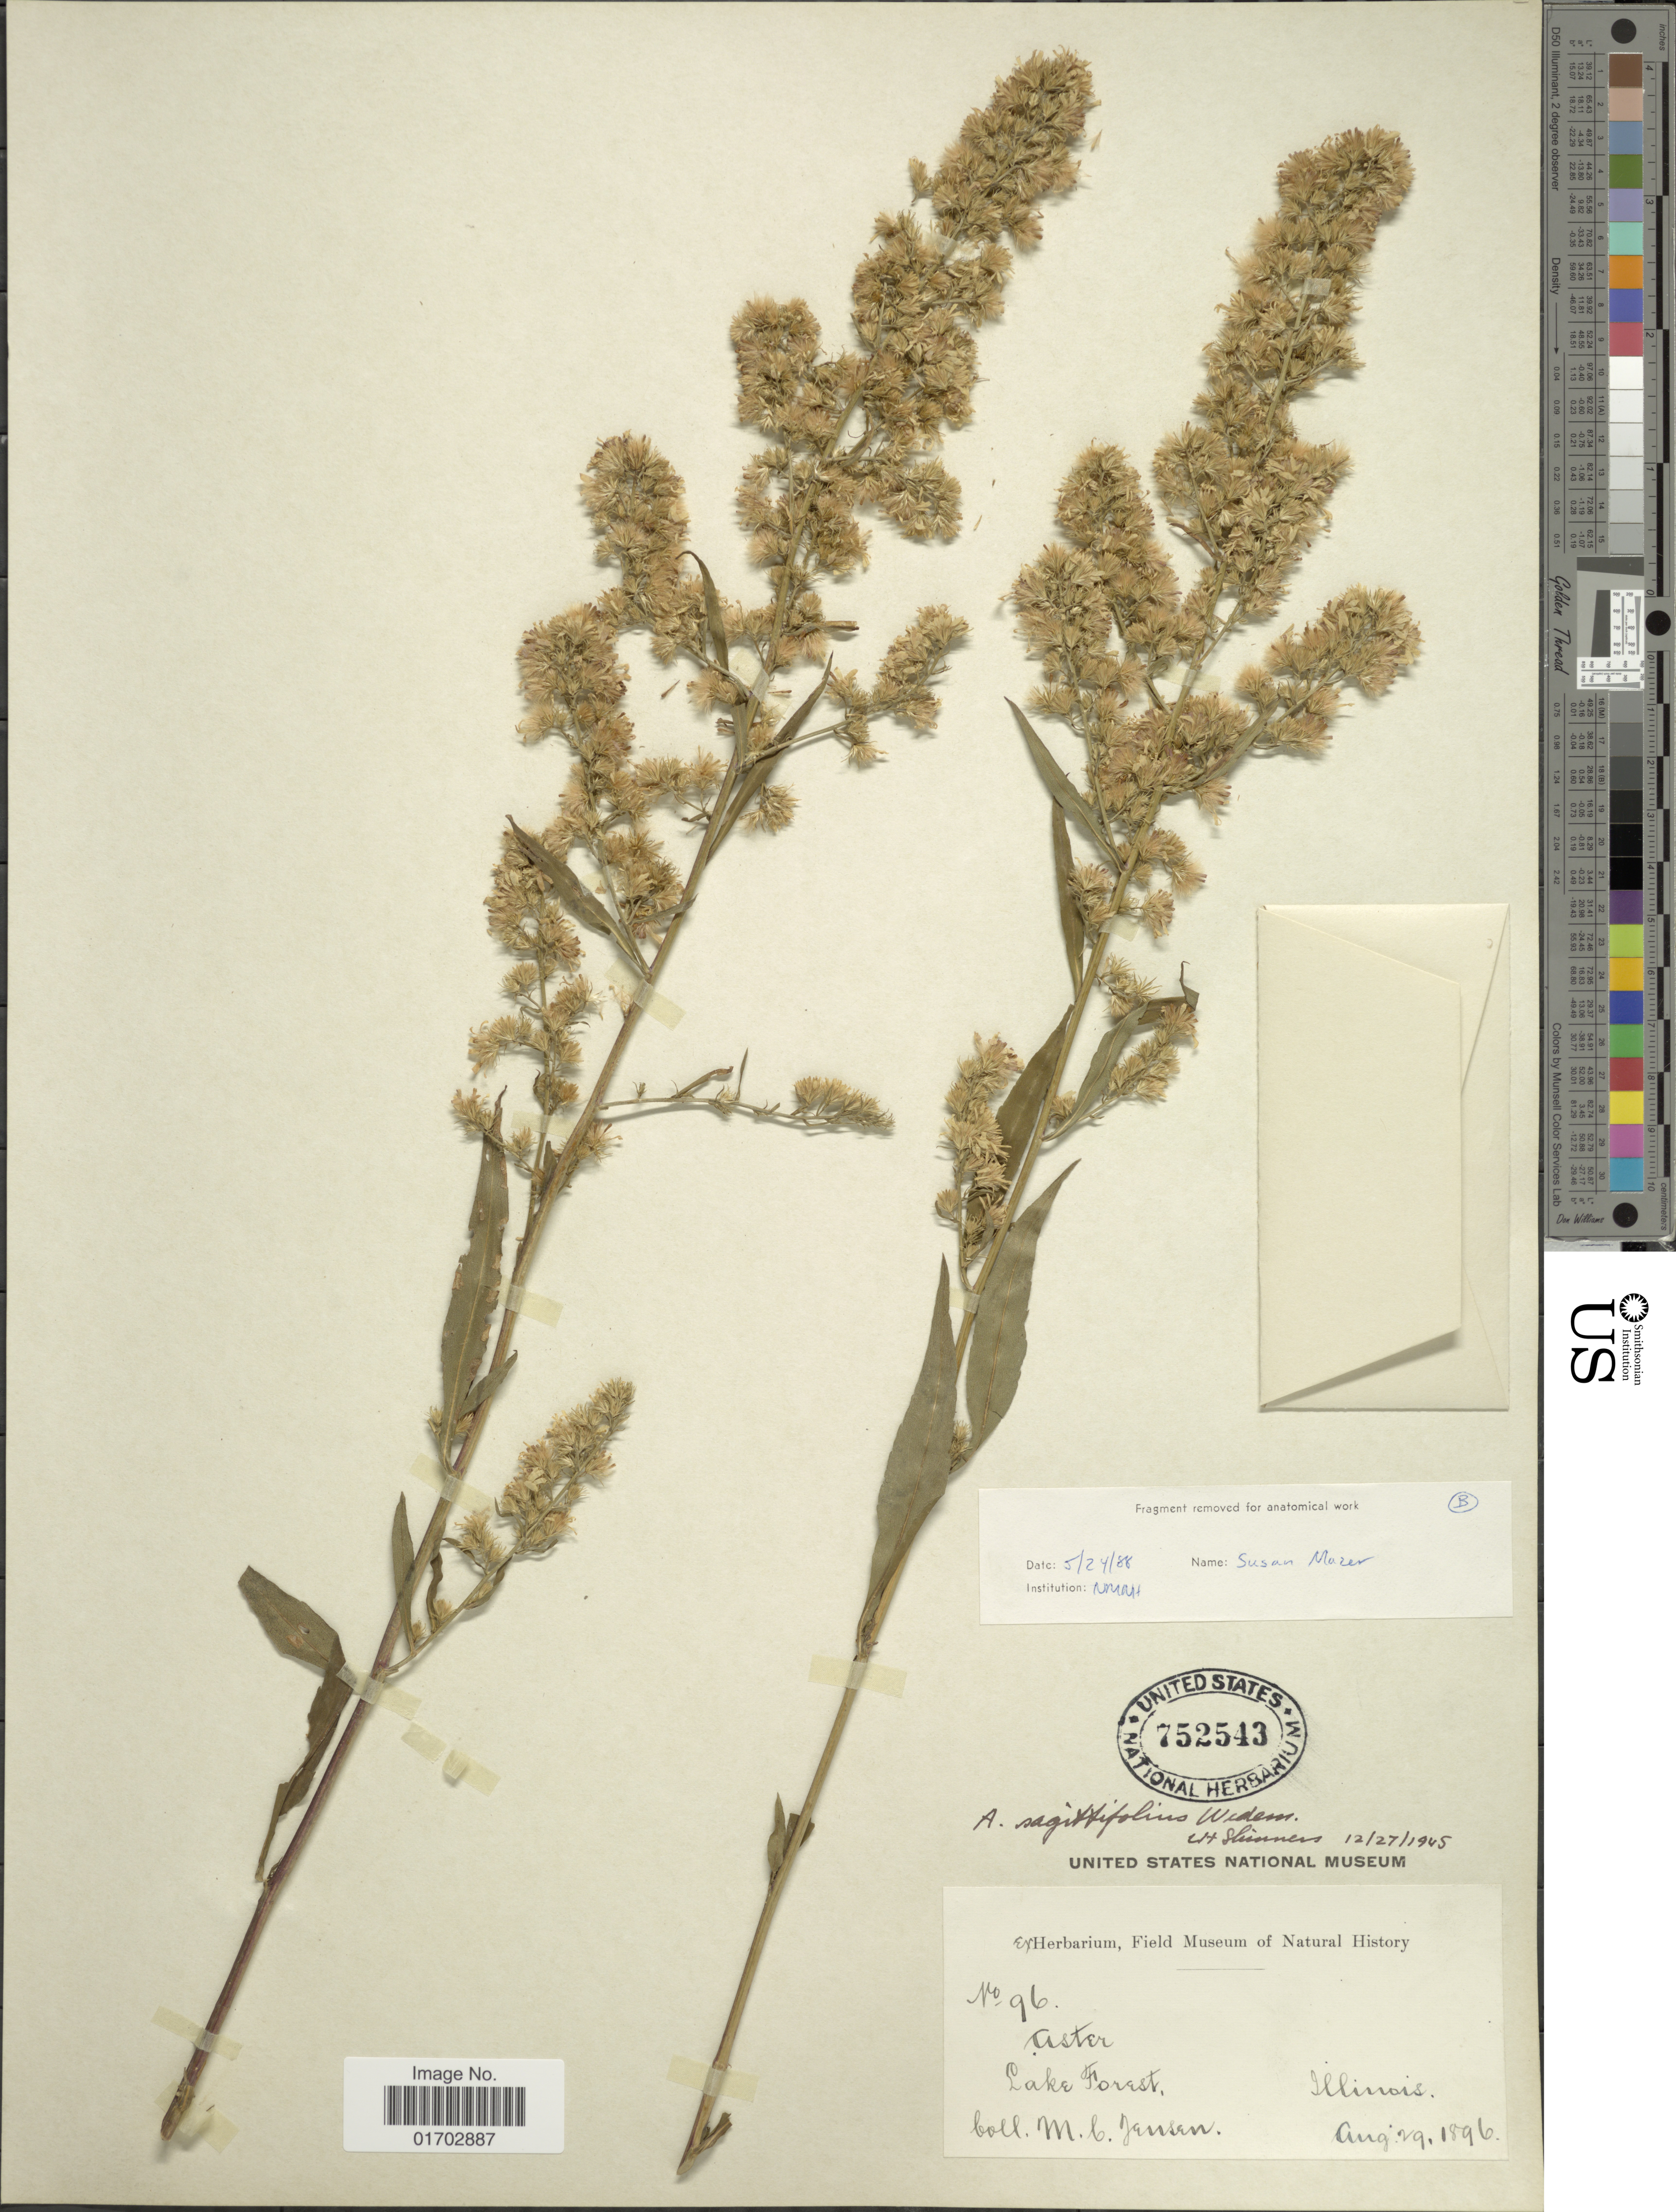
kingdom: Plantae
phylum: Tracheophyta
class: Magnoliopsida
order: Asterales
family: Asteraceae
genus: Symphyotrichum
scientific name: Symphyotrichum sagittifolium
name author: (Wedem. ex Willd.) G.L. Nesom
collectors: M. Jansen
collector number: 96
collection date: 1896-08-29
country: United States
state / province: Illinois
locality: Lake Forest.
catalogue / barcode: US 752543